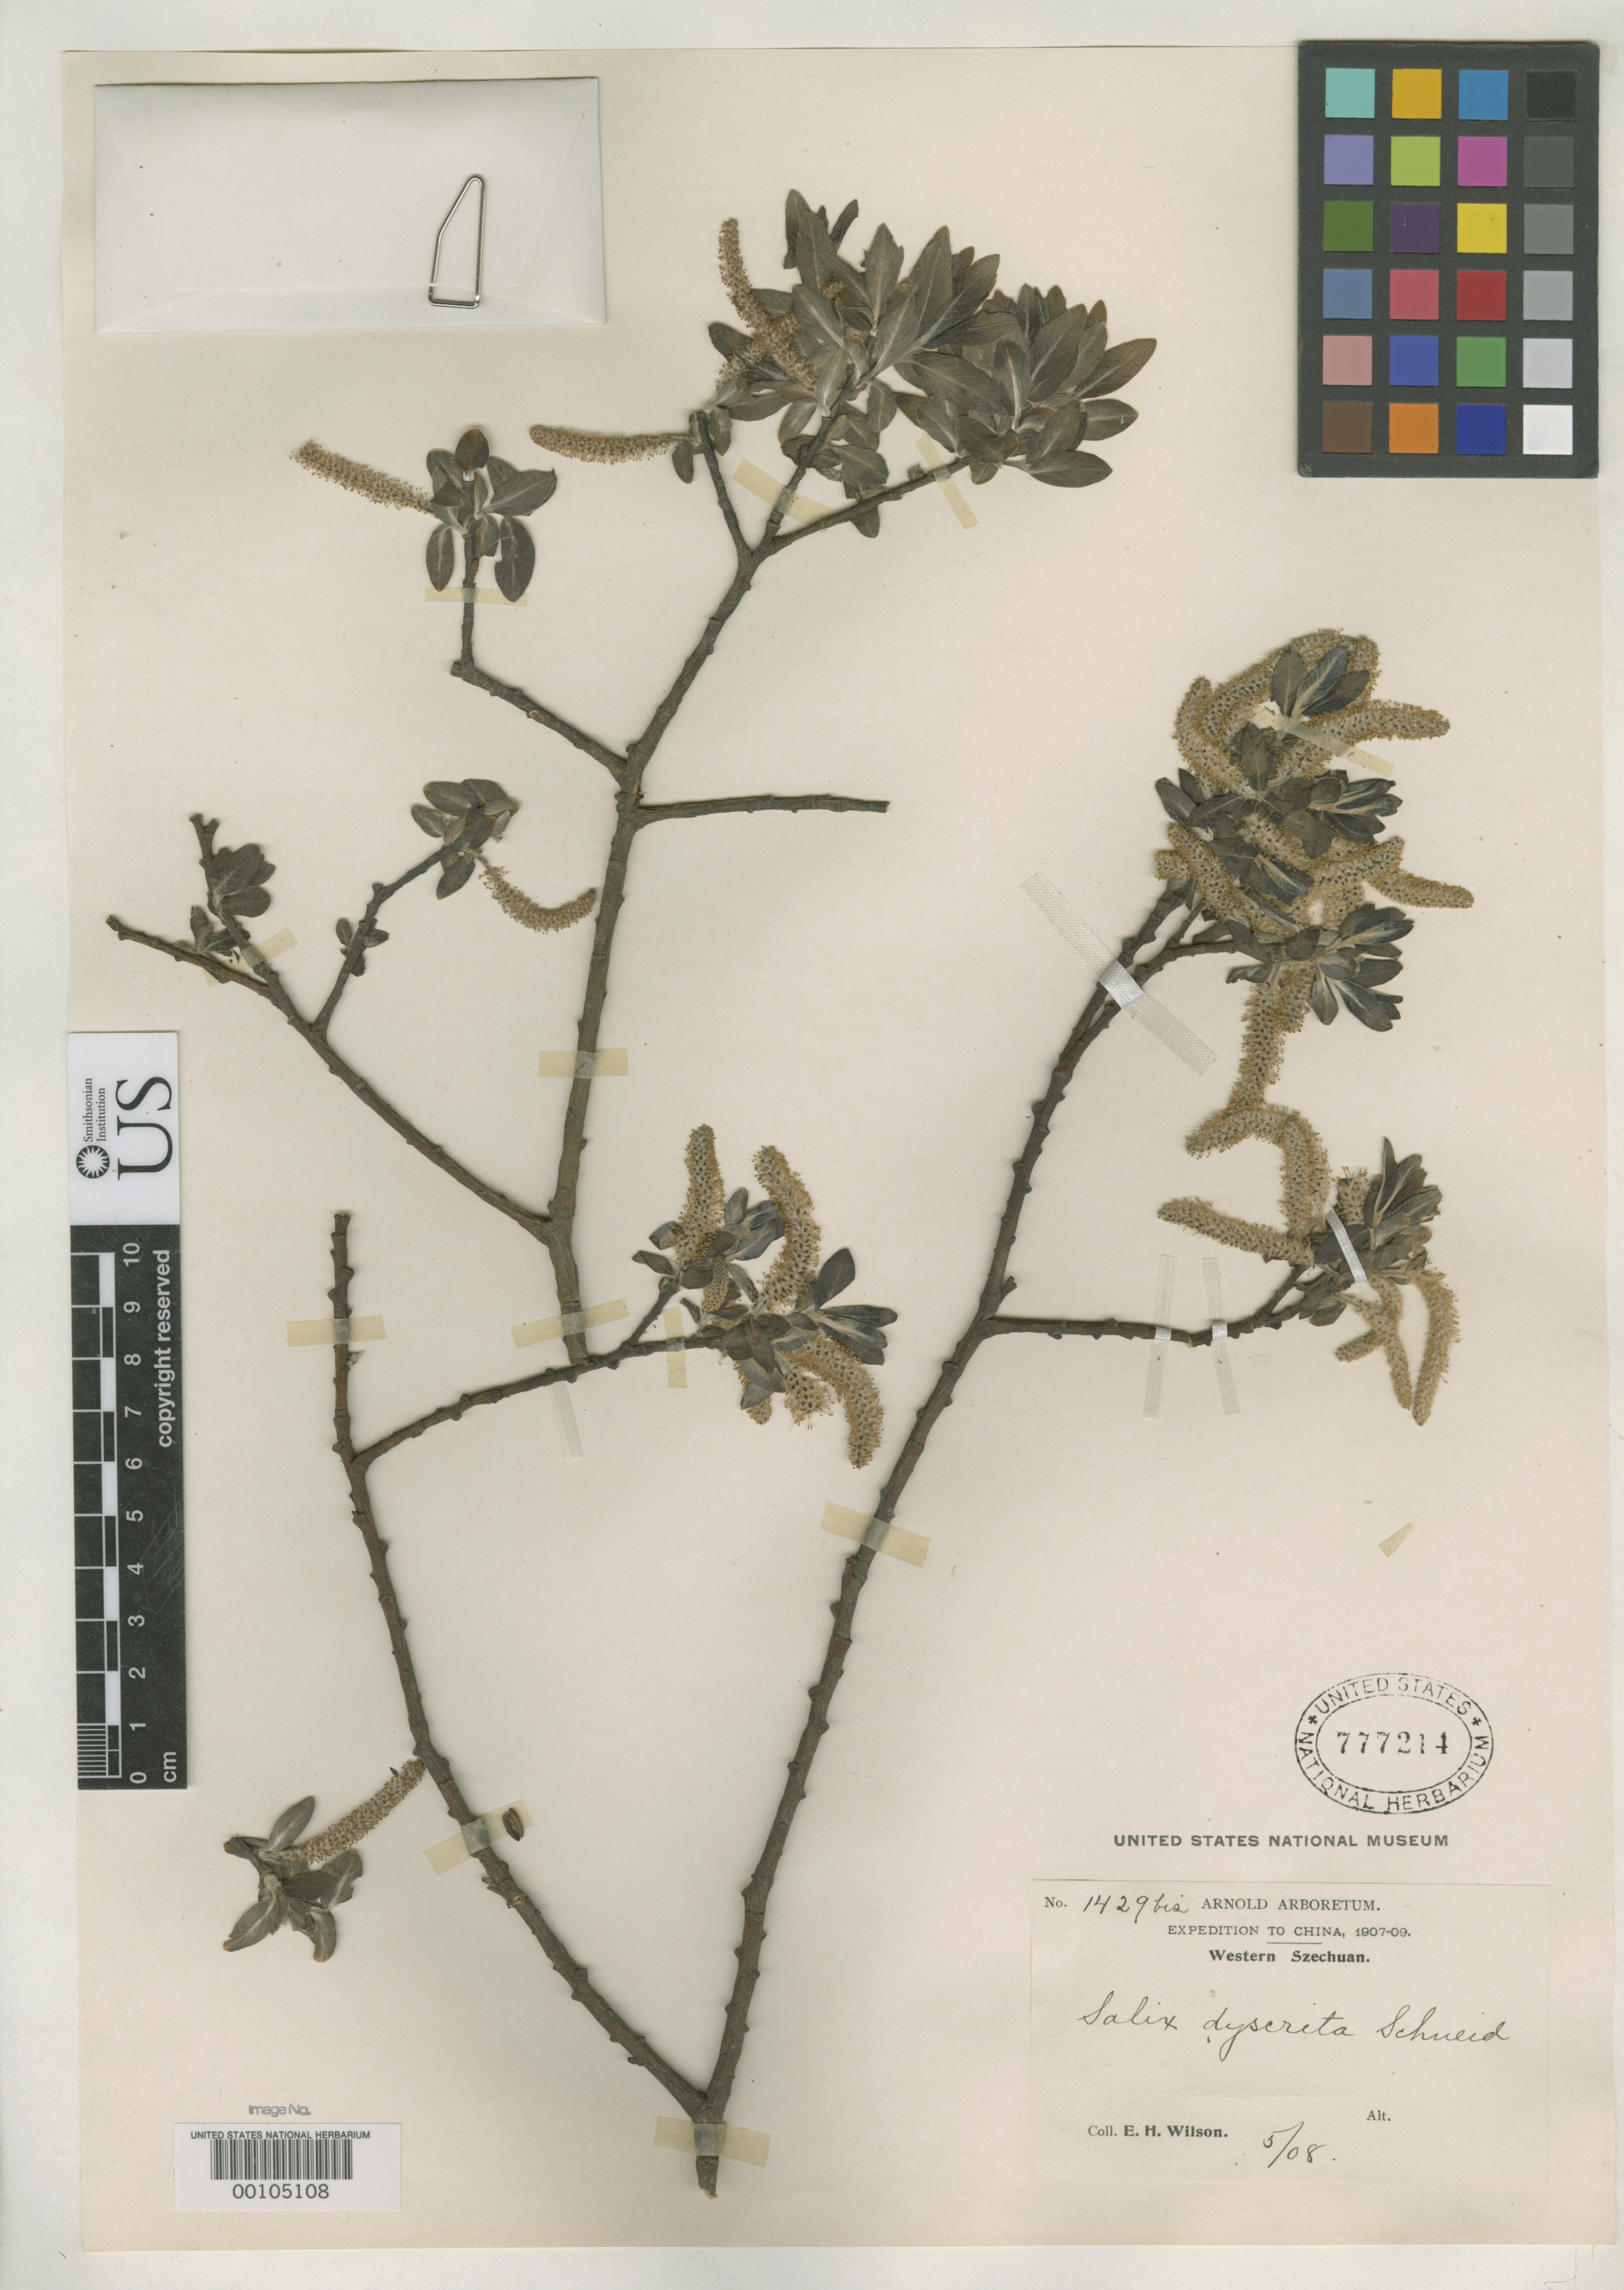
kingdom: Plantae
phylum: Tracheophyta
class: Magnoliopsida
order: Malpighiales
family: Salicaceae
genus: Salix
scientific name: Salix dyscrita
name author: C.K. Schneid. in Sarg.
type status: Isotype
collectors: E. H. Wilson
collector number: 1429 bis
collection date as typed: May 1908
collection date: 1908-05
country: China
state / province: Sichuan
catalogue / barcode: US 777214